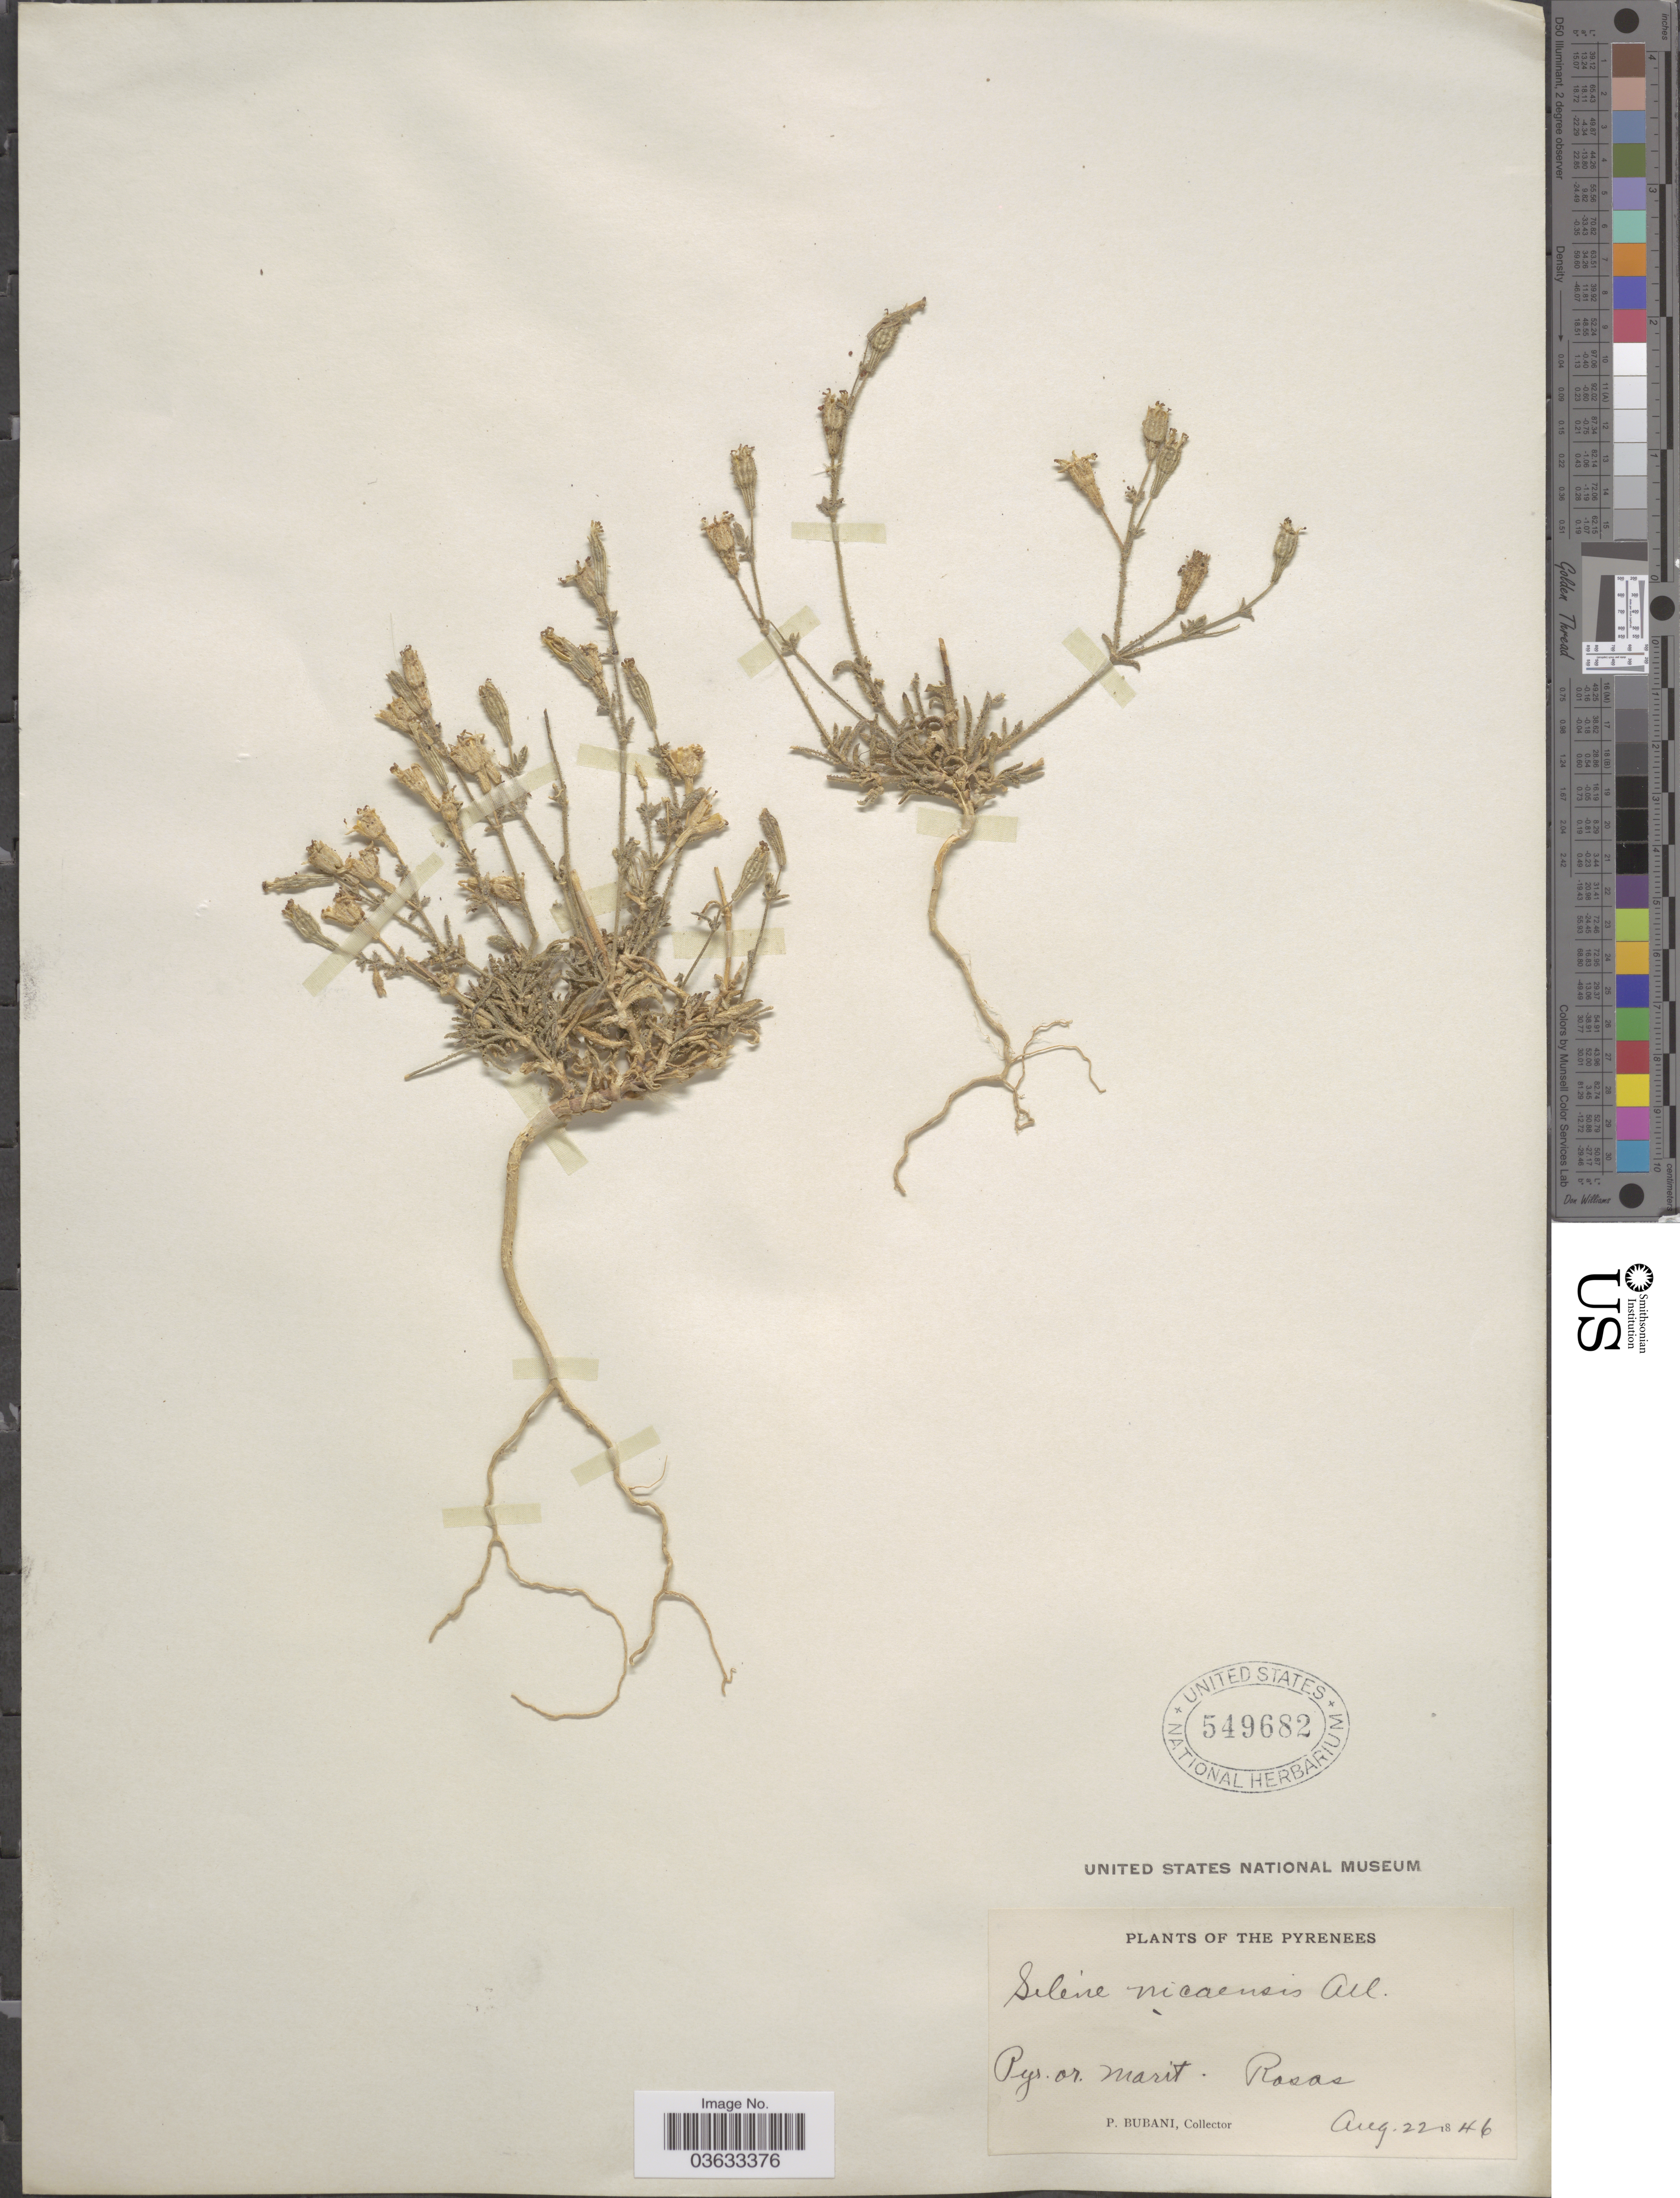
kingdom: Plantae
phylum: Tracheophyta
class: Magnoliopsida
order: Caryophyllales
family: Caryophyllaceae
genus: Silene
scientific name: Silene nicaeensis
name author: All.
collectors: P. Bubani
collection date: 1846-08-22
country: France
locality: The Pyrenees. Pyr. or. Marit. Rosas.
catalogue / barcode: US 549682